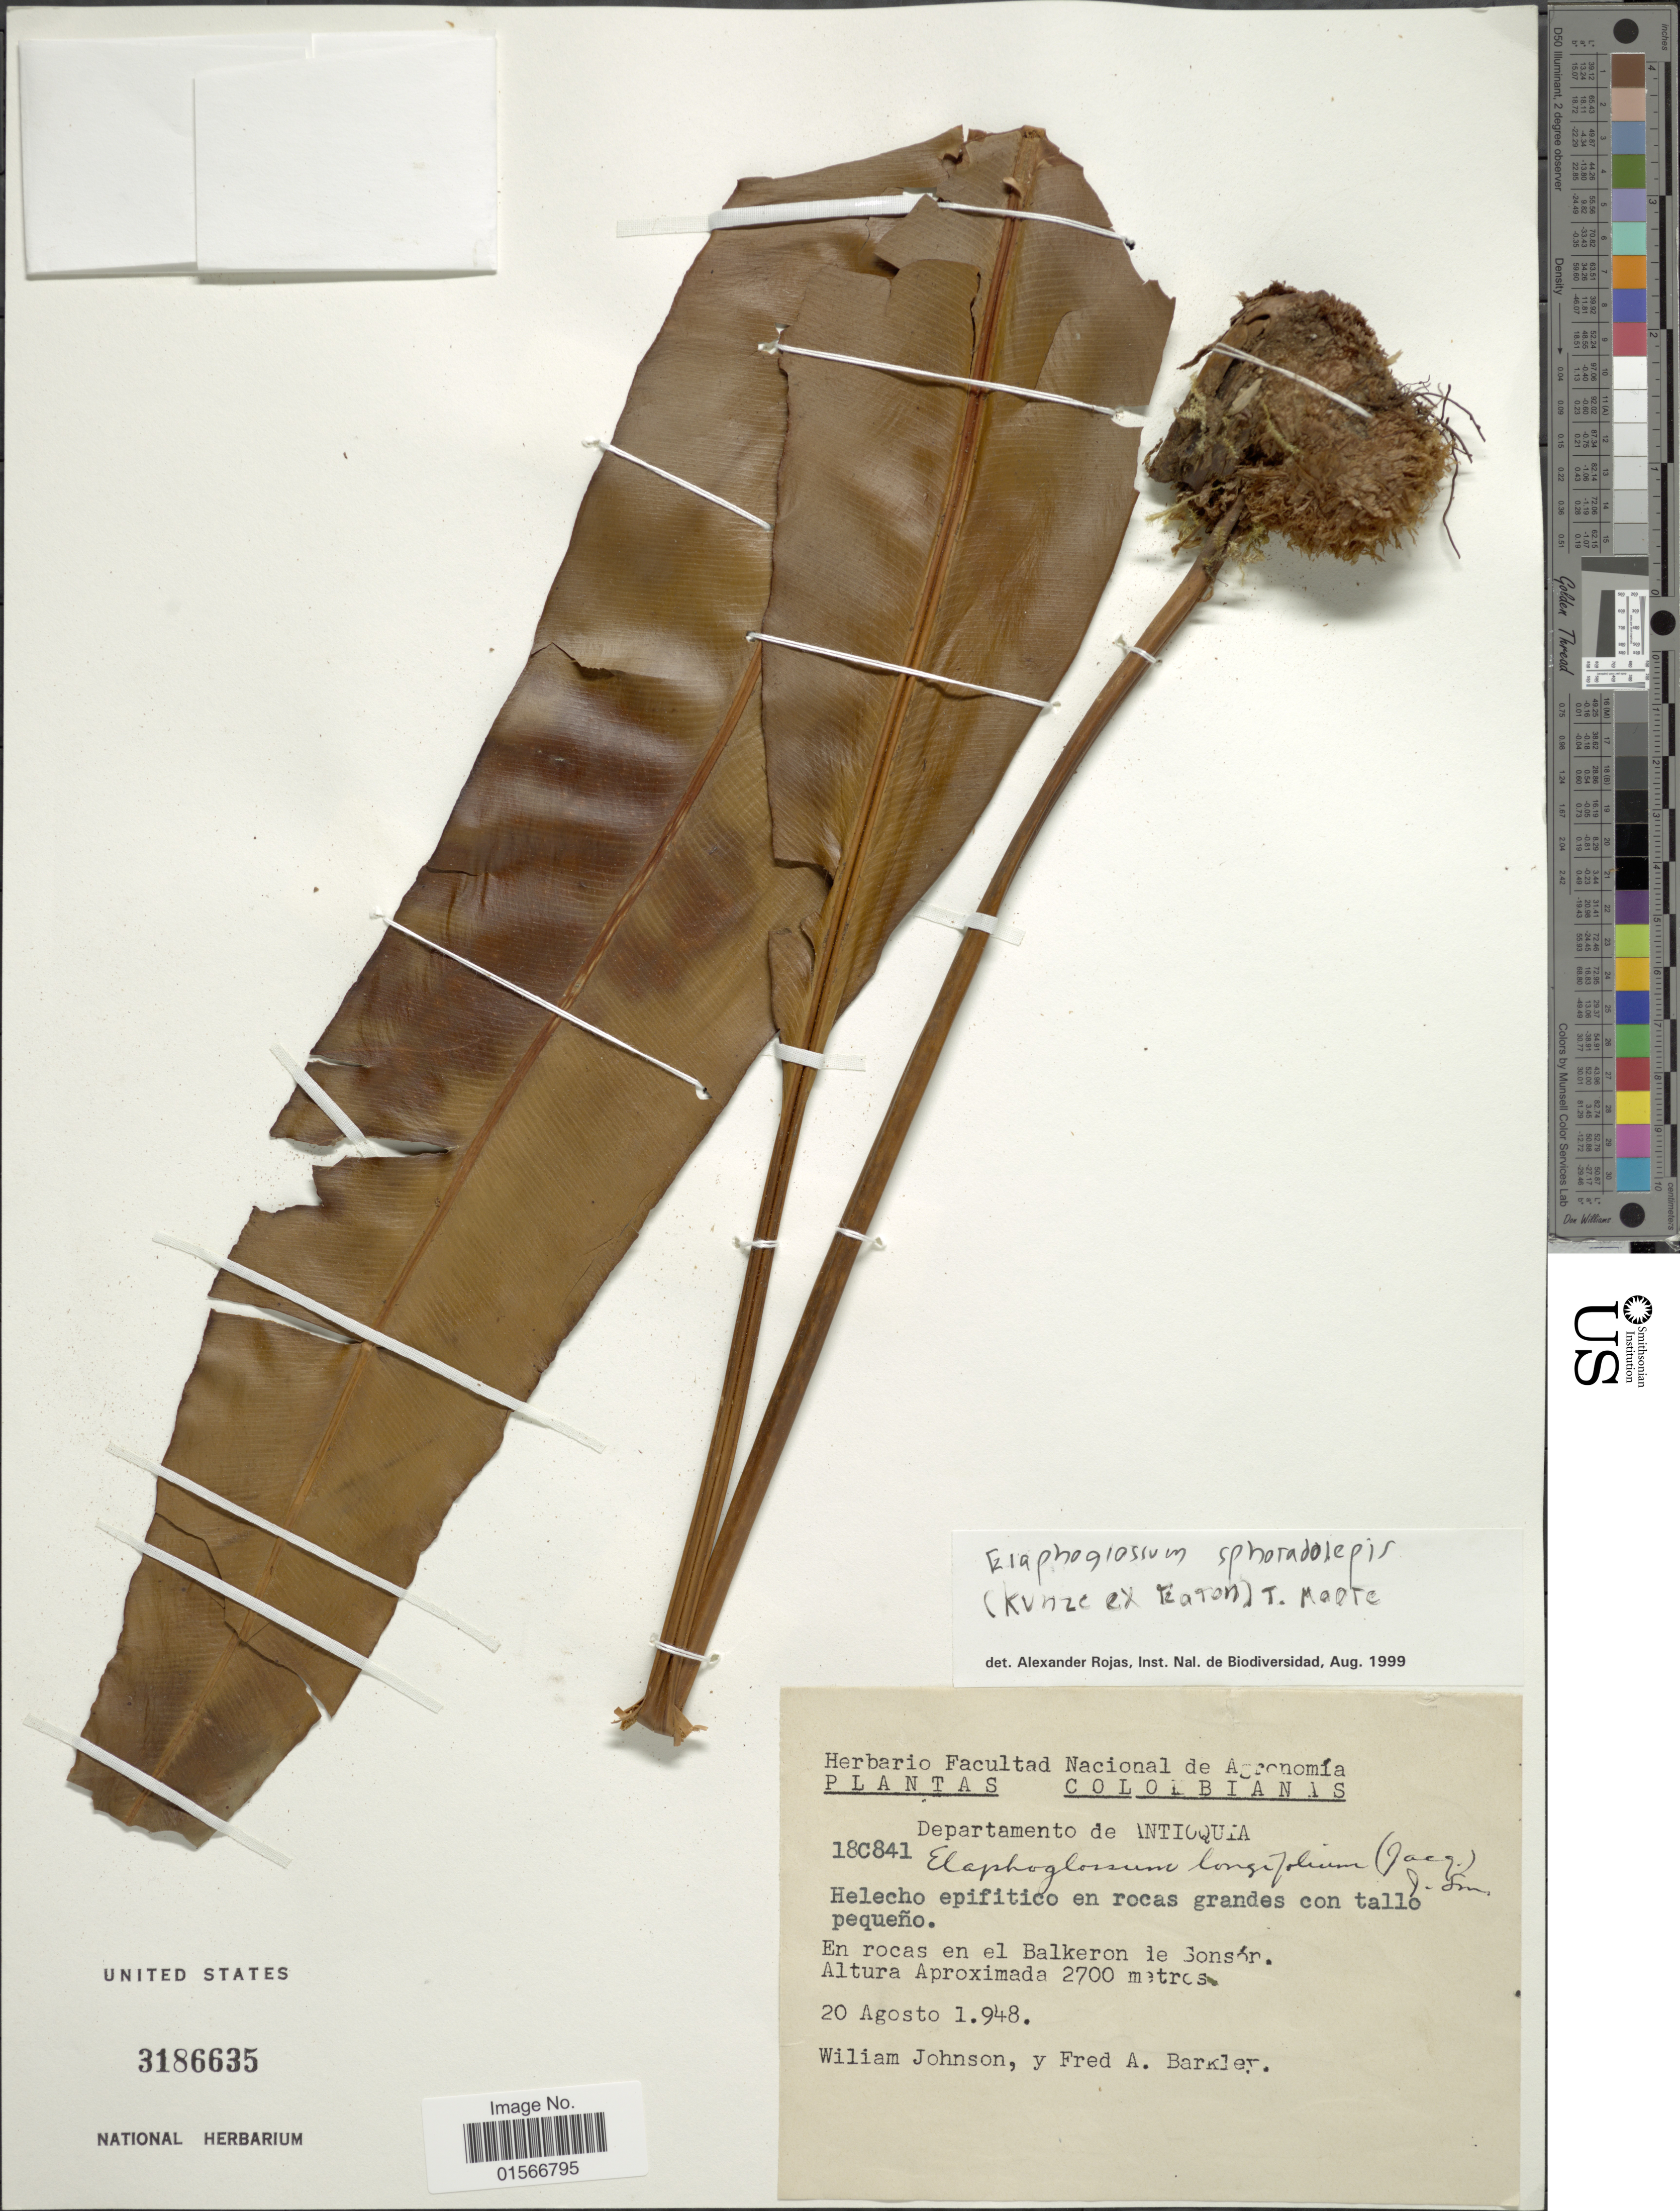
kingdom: Plantae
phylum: Tracheophyta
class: Polypodiopsida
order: Polypodiales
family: Dryopteridaceae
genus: Elaphoglossum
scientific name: Elaphoglossum latifolium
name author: (Sw.) J. Sm.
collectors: W. Johnson & F. A. Barkley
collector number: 18C841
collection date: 1948-08-20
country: Colombia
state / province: Antioquia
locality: Departamento de Antioquia, en rocas en el Balkeron le Sonsón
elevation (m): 2700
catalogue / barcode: US 3186635